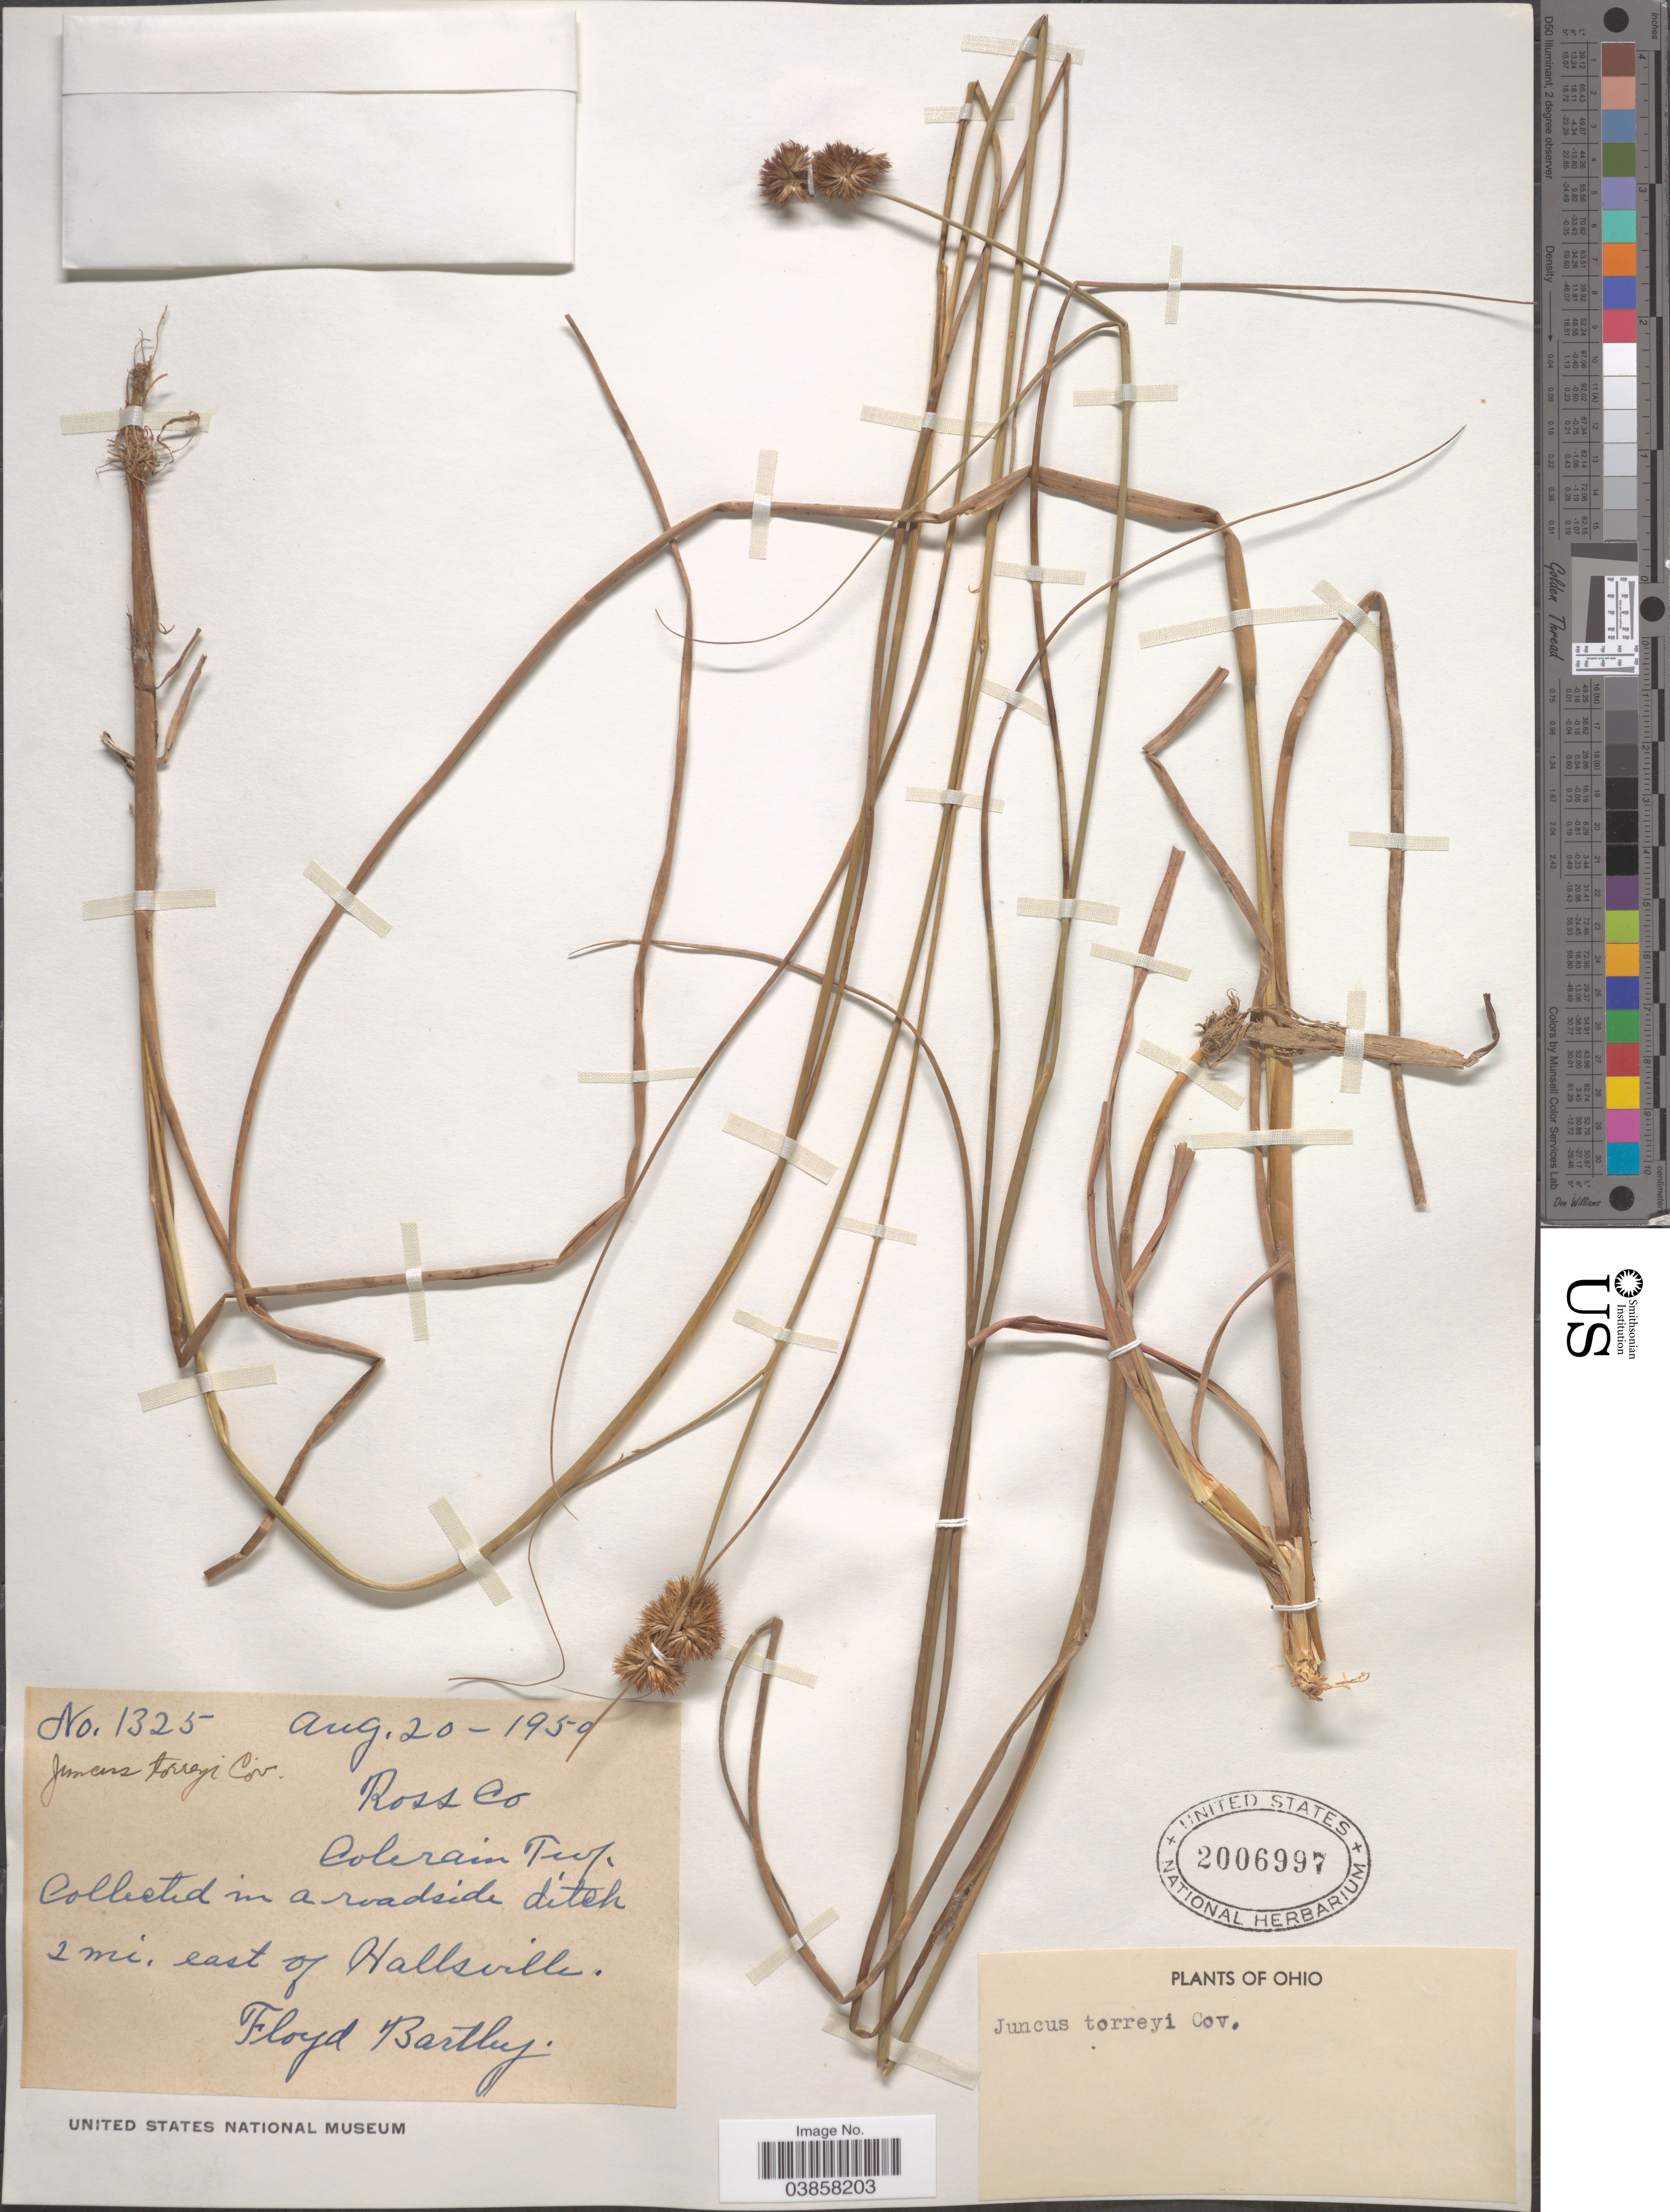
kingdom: Plantae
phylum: Tracheophyta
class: Liliopsida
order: Poales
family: Juncaceae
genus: Juncus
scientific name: Juncus torreyi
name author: Coville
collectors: F. Bartley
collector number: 1325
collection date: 1950-08-20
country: United States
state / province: Ohio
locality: Ross Co. Colerain Twp. In a roadside ditch 2 mi. east of Hallsville.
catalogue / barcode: US 2006997